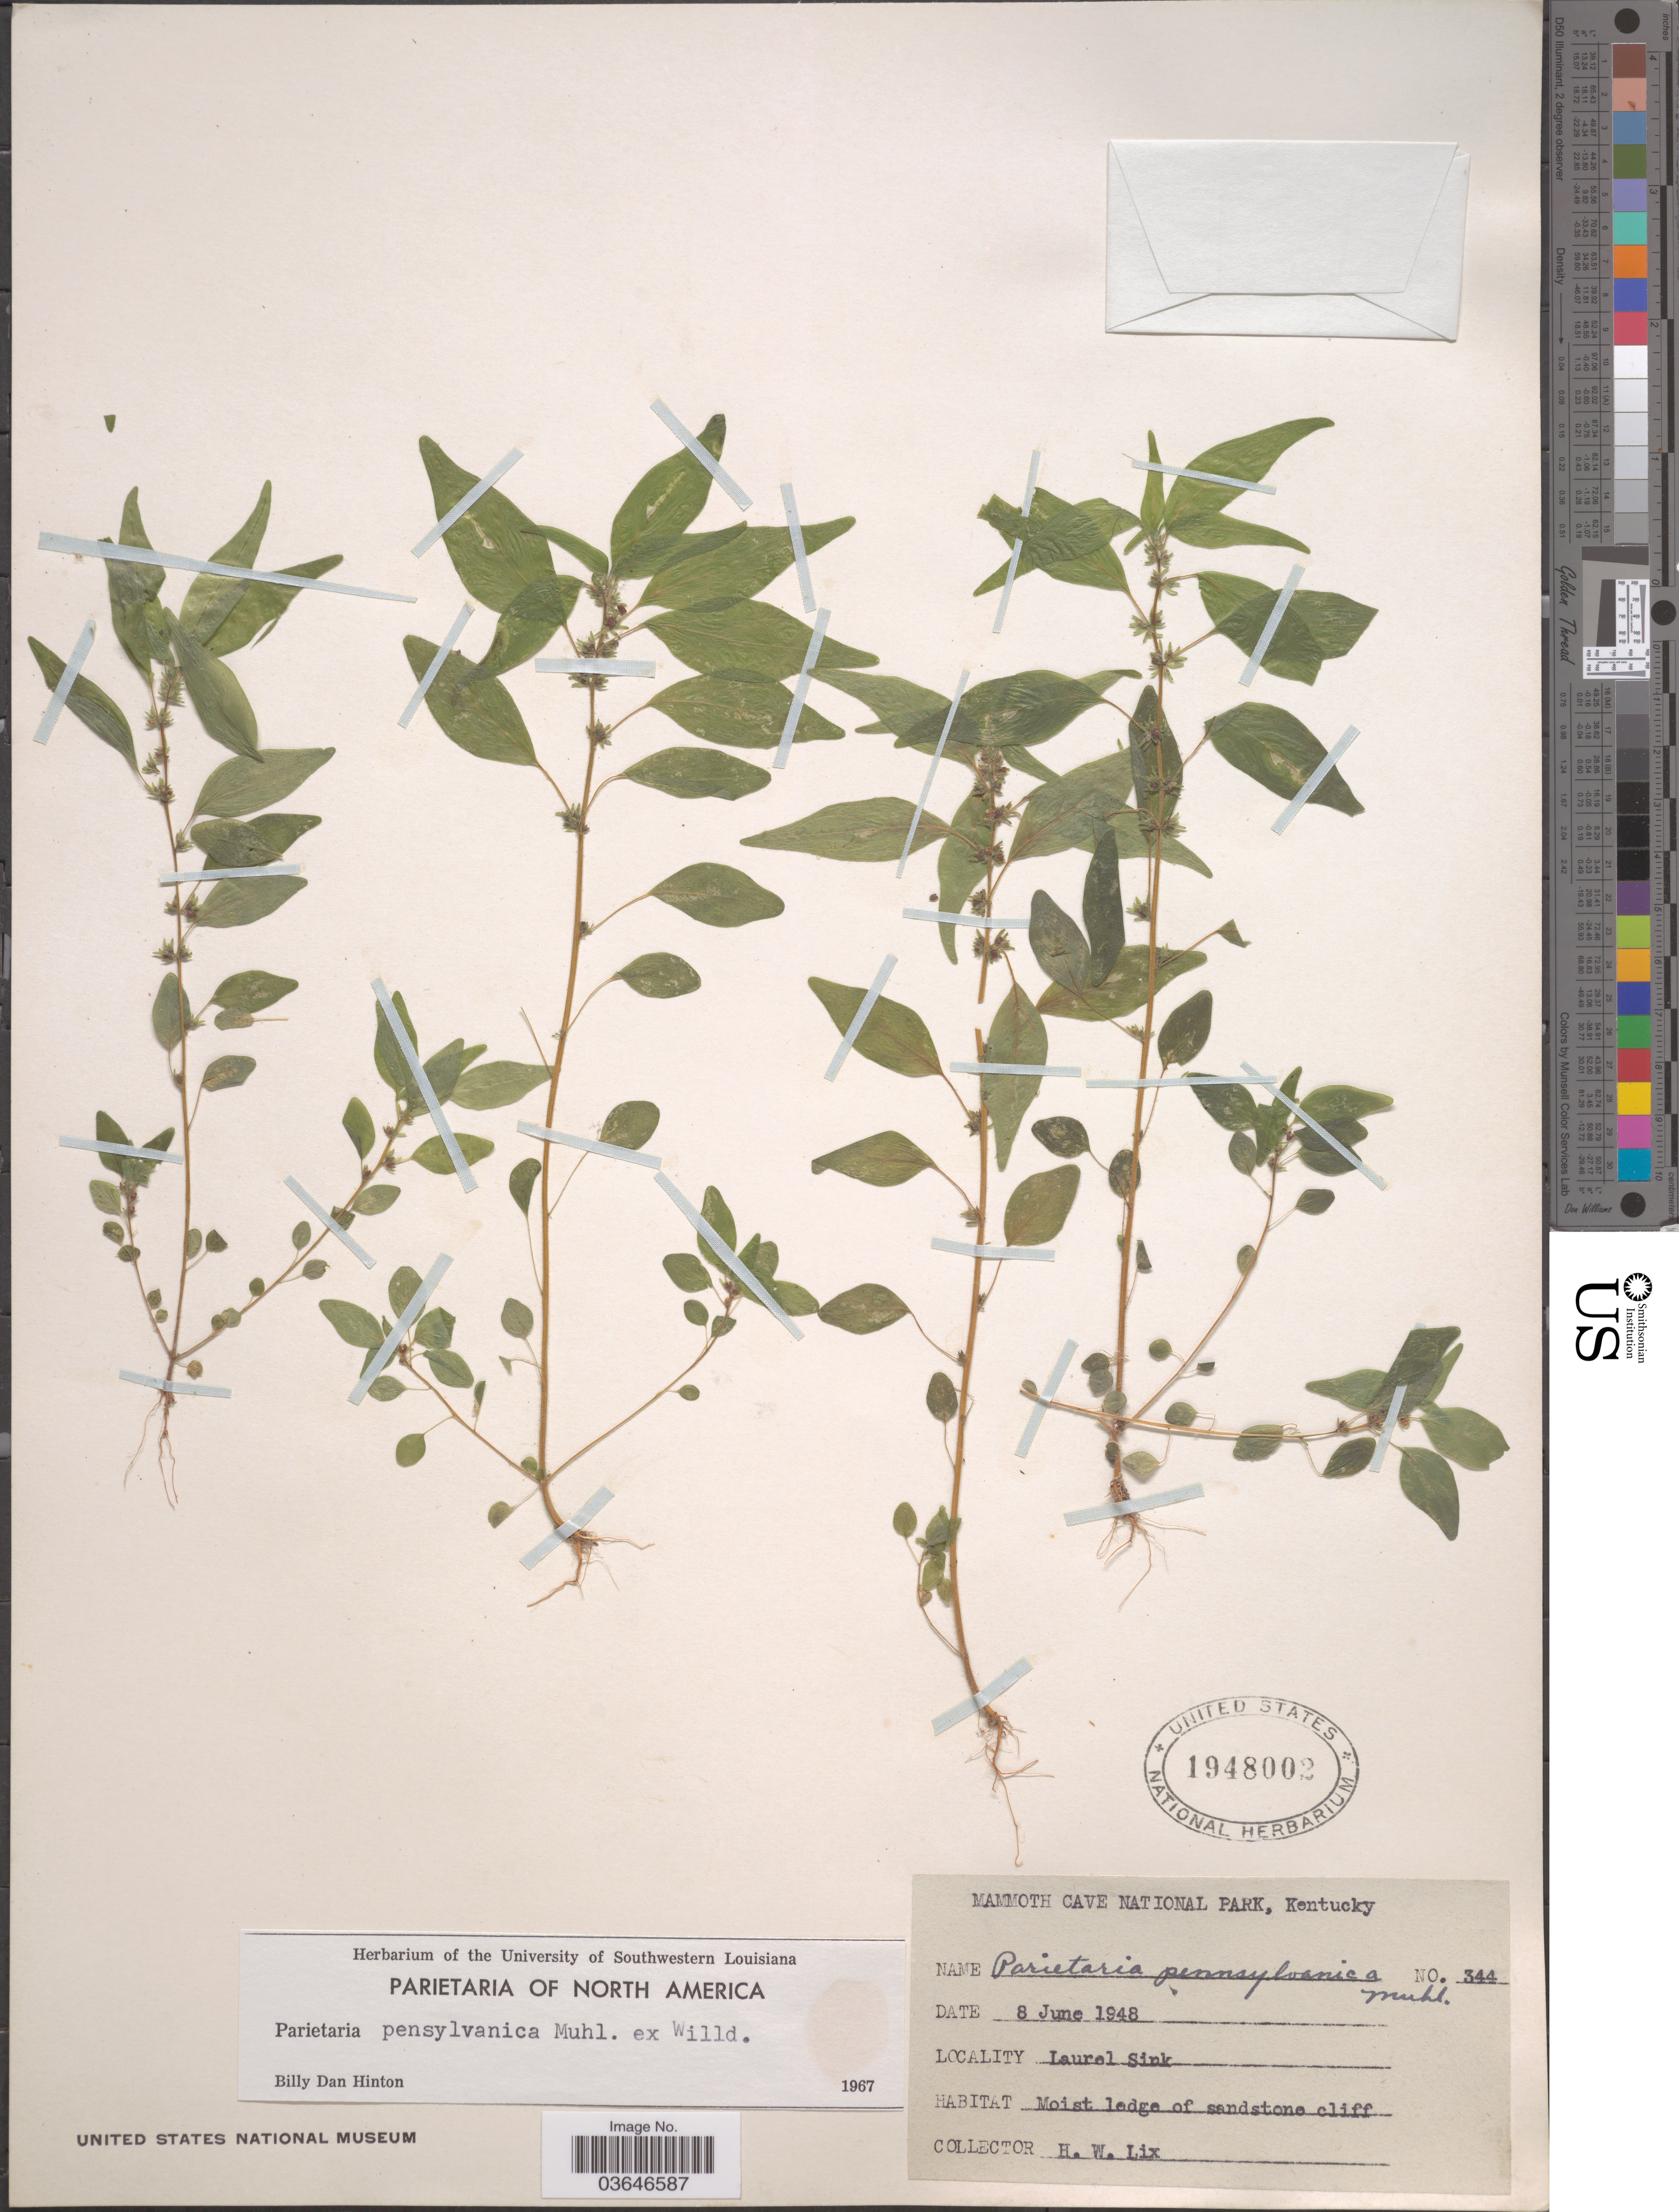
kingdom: Plantae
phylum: Tracheophyta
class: Magnoliopsida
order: Rosales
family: Urticaceae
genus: Parietaria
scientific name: Parietaria pensylvanica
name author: Muhl. ex Willd.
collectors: H. W. Lix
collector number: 344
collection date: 1948-06-08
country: United States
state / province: Kentucky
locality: Mammoth Cave National Park. Laurel Sink.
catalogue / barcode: US 1948002